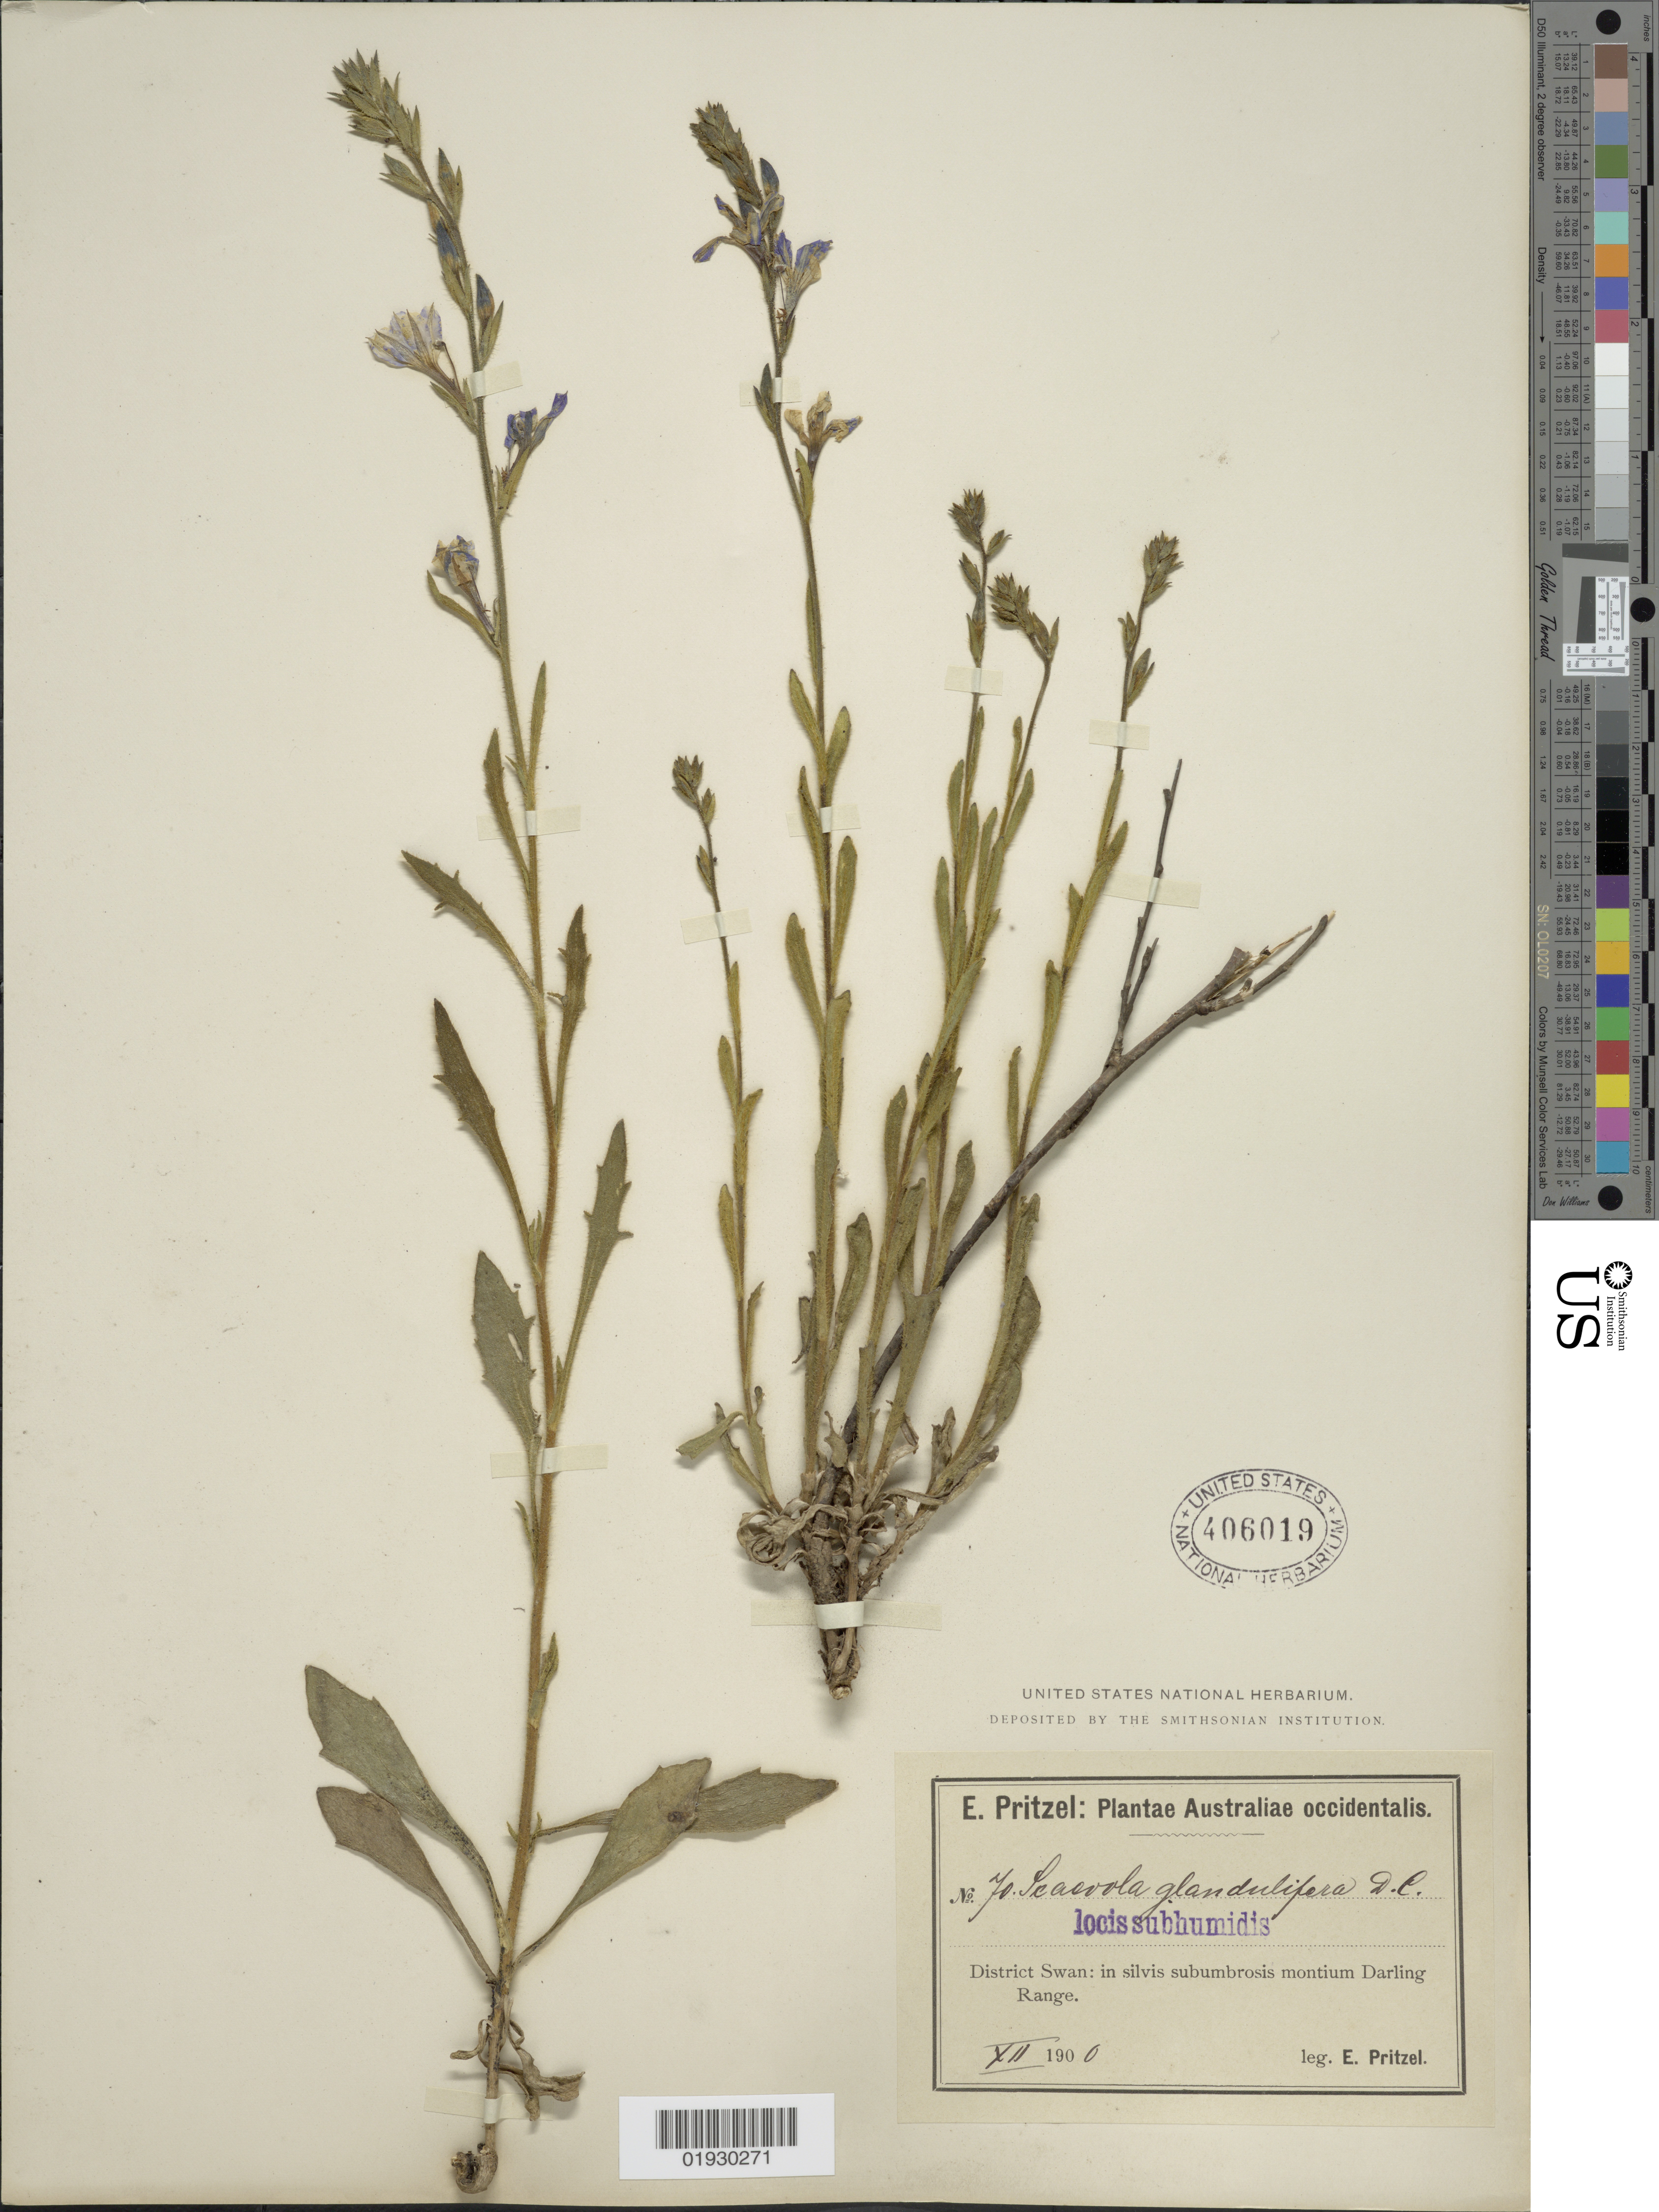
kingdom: Plantae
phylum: Tracheophyta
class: Magnoliopsida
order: Asterales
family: Goodeniaceae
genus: Scaevola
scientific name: Scaevola glandulifera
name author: DC.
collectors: E. G. Pritzel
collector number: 70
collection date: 1900-12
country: Australia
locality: Australiae occidentalis. District Swan: in silvis subumbrosis montium Darling Range.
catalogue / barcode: US 406019